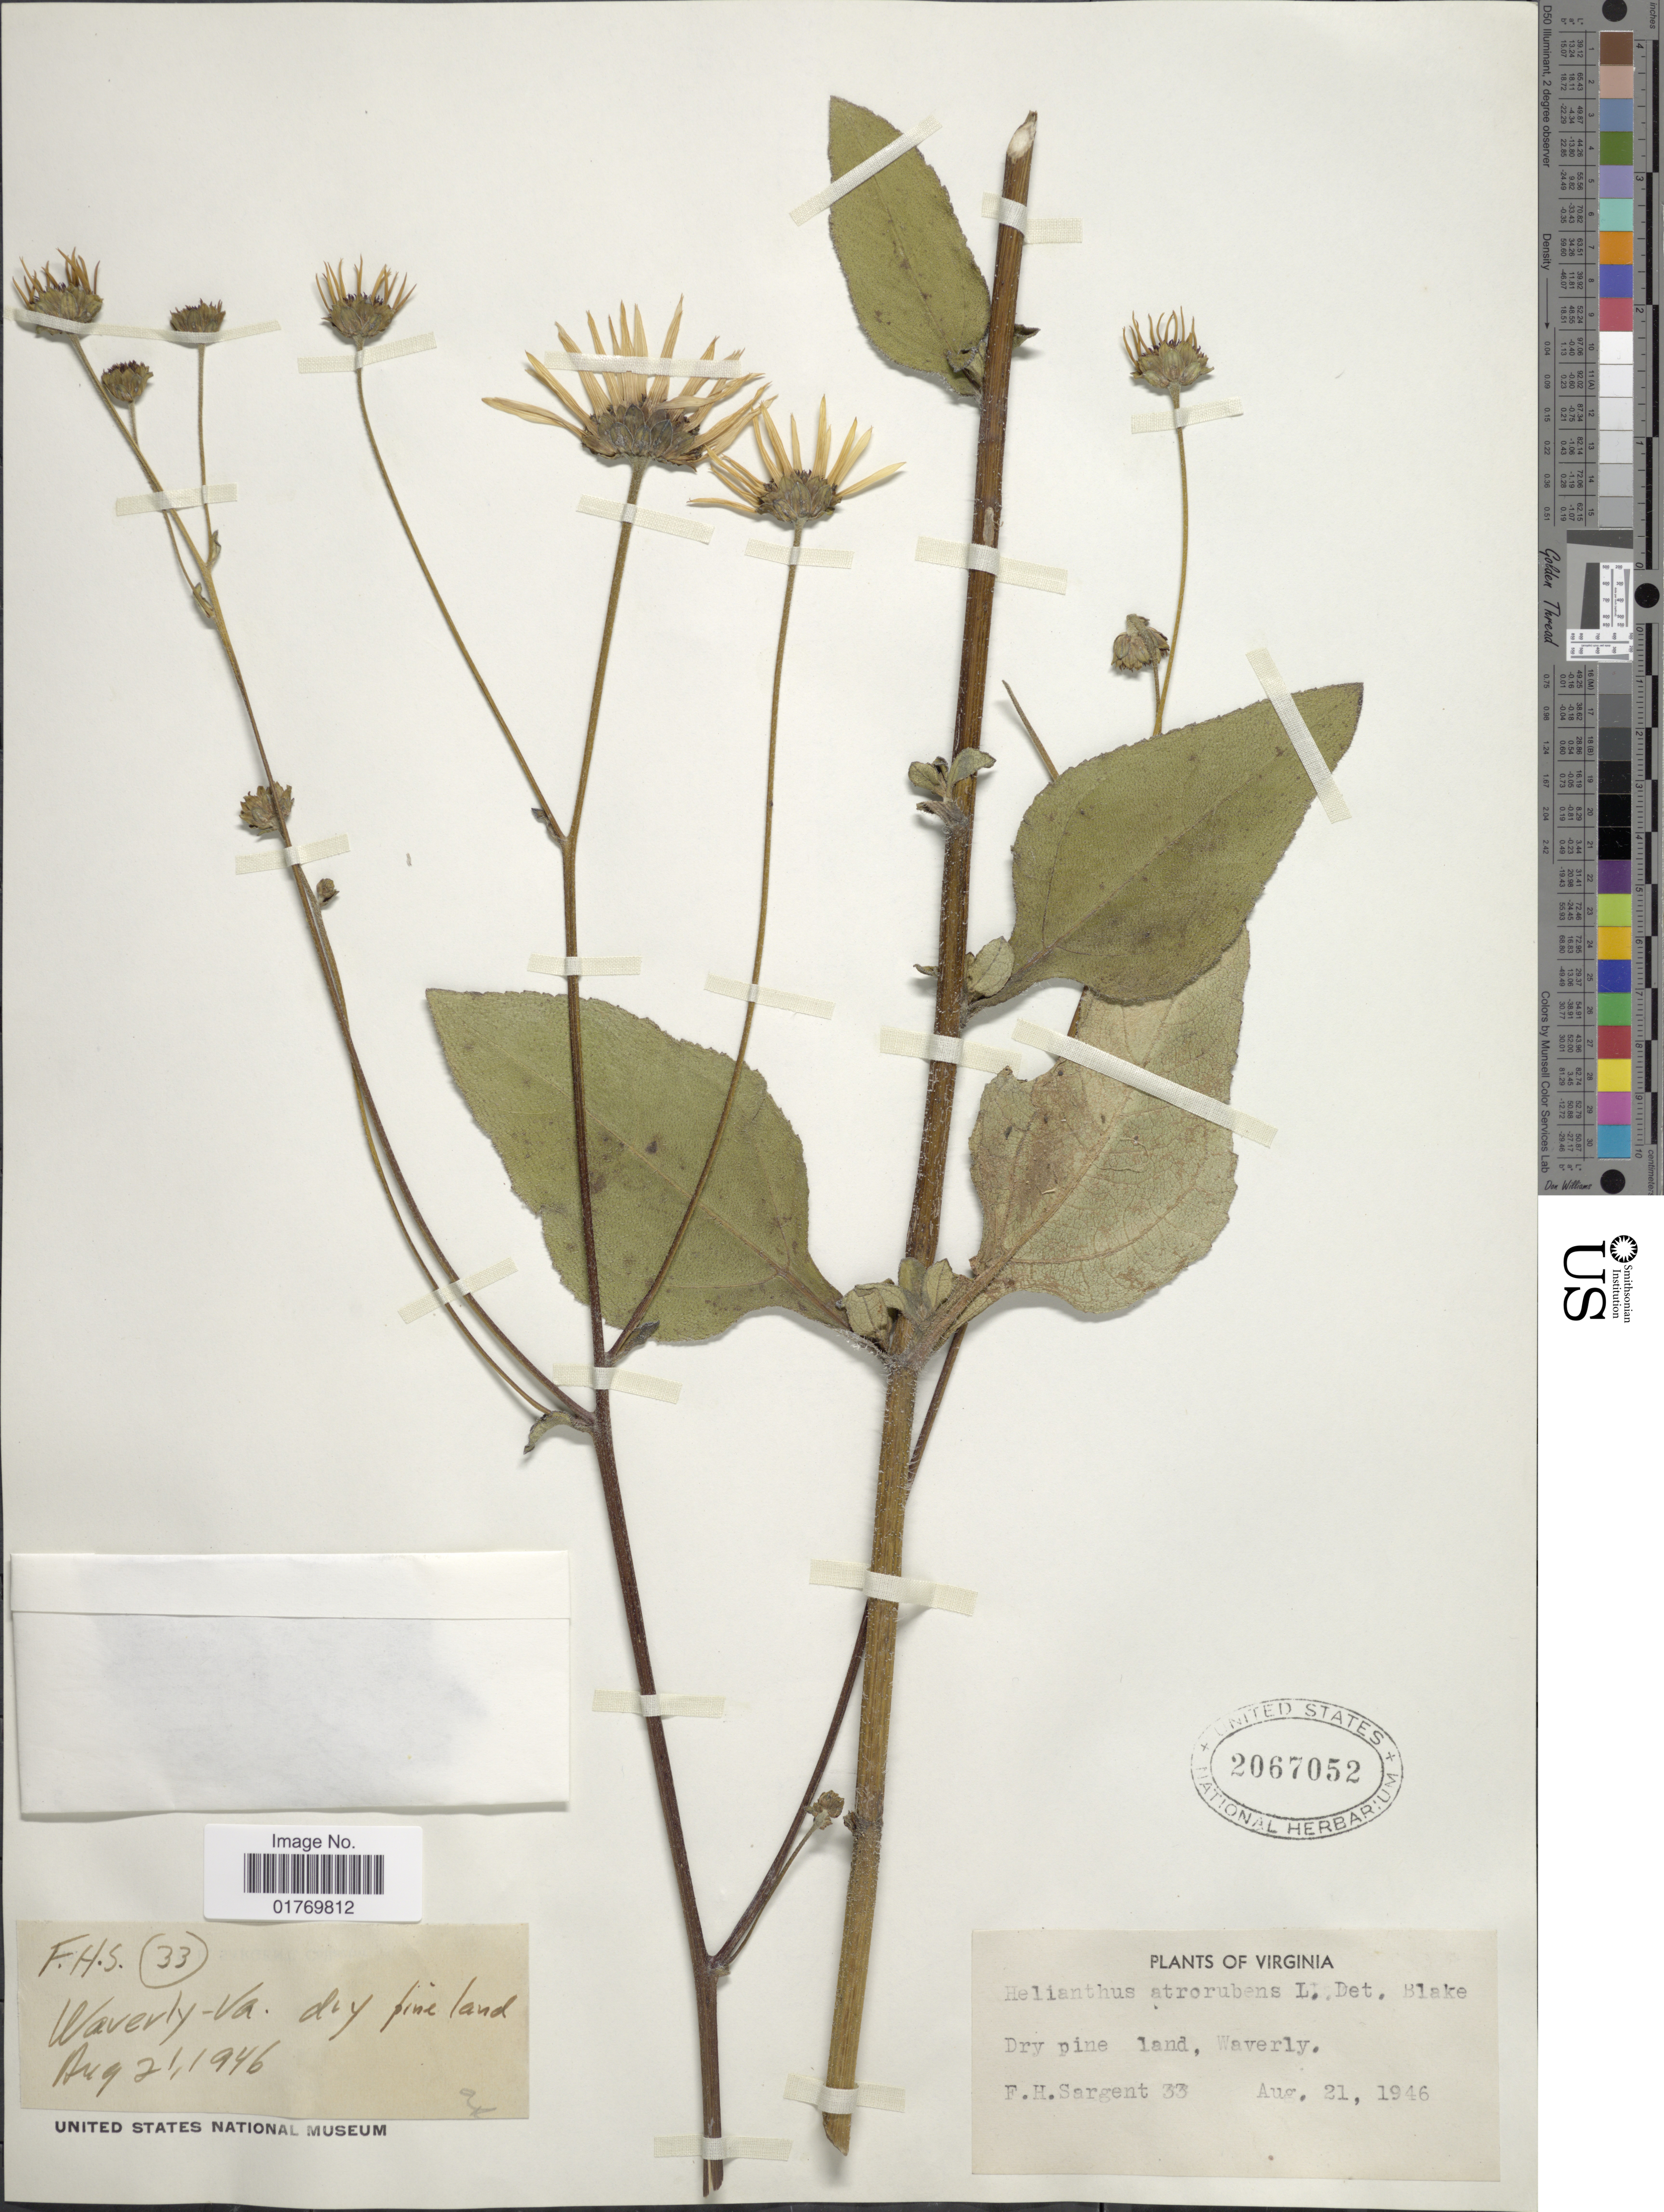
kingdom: Plantae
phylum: Tracheophyta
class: Magnoliopsida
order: Asterales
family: Asteraceae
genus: Helianthus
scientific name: Helianthus atrorubens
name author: L.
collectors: F. H. Sargent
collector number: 33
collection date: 1946-08-21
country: United States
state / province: Virginia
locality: Dry pine land, Waverly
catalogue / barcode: US 2067052